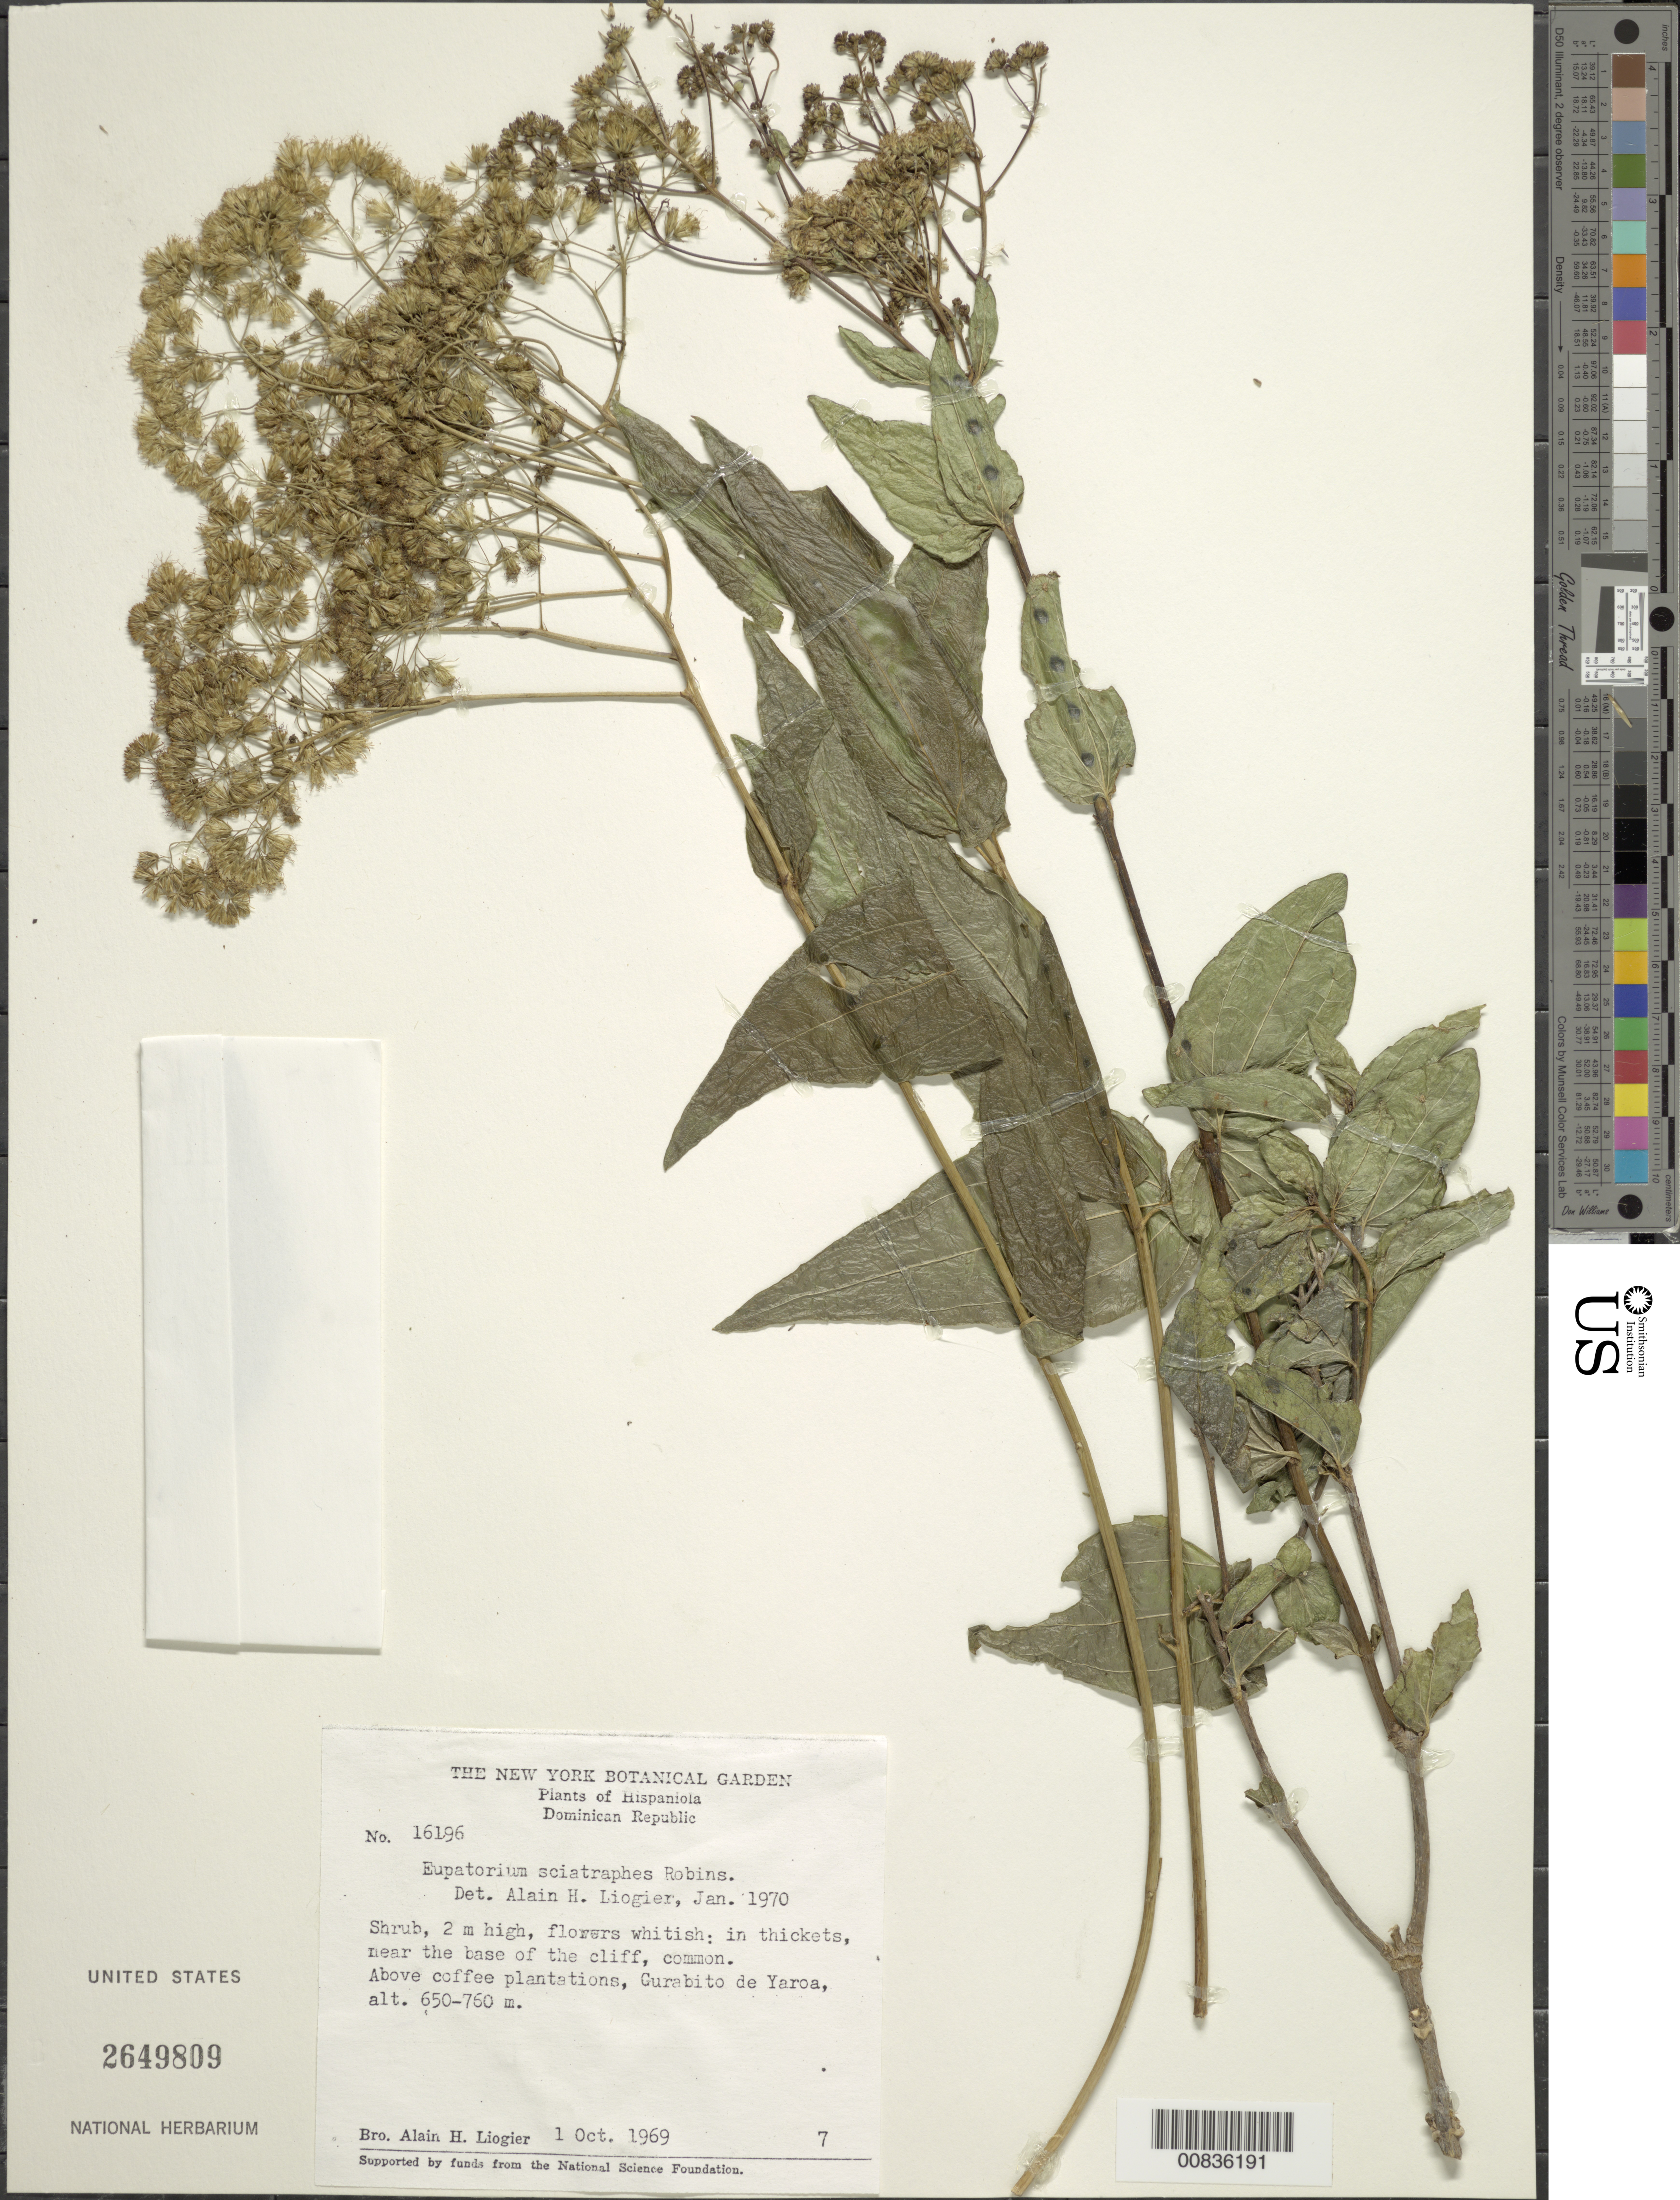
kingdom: Plantae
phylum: Tracheophyta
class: Magnoliopsida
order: Asterales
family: Asteraceae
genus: Koanophyllon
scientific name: Koanophyllon sciatraphes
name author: (B.L. Rob.) R.M. King & H. Rob.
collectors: A. H. Liogier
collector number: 16196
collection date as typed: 01 Oct 1969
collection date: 1969-10-01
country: Dominican Republic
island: Hispaniola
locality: Guarabito de Yaroa, above coffee plantation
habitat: In thickets, near the base of the cliff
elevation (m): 650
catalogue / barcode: US 2649809